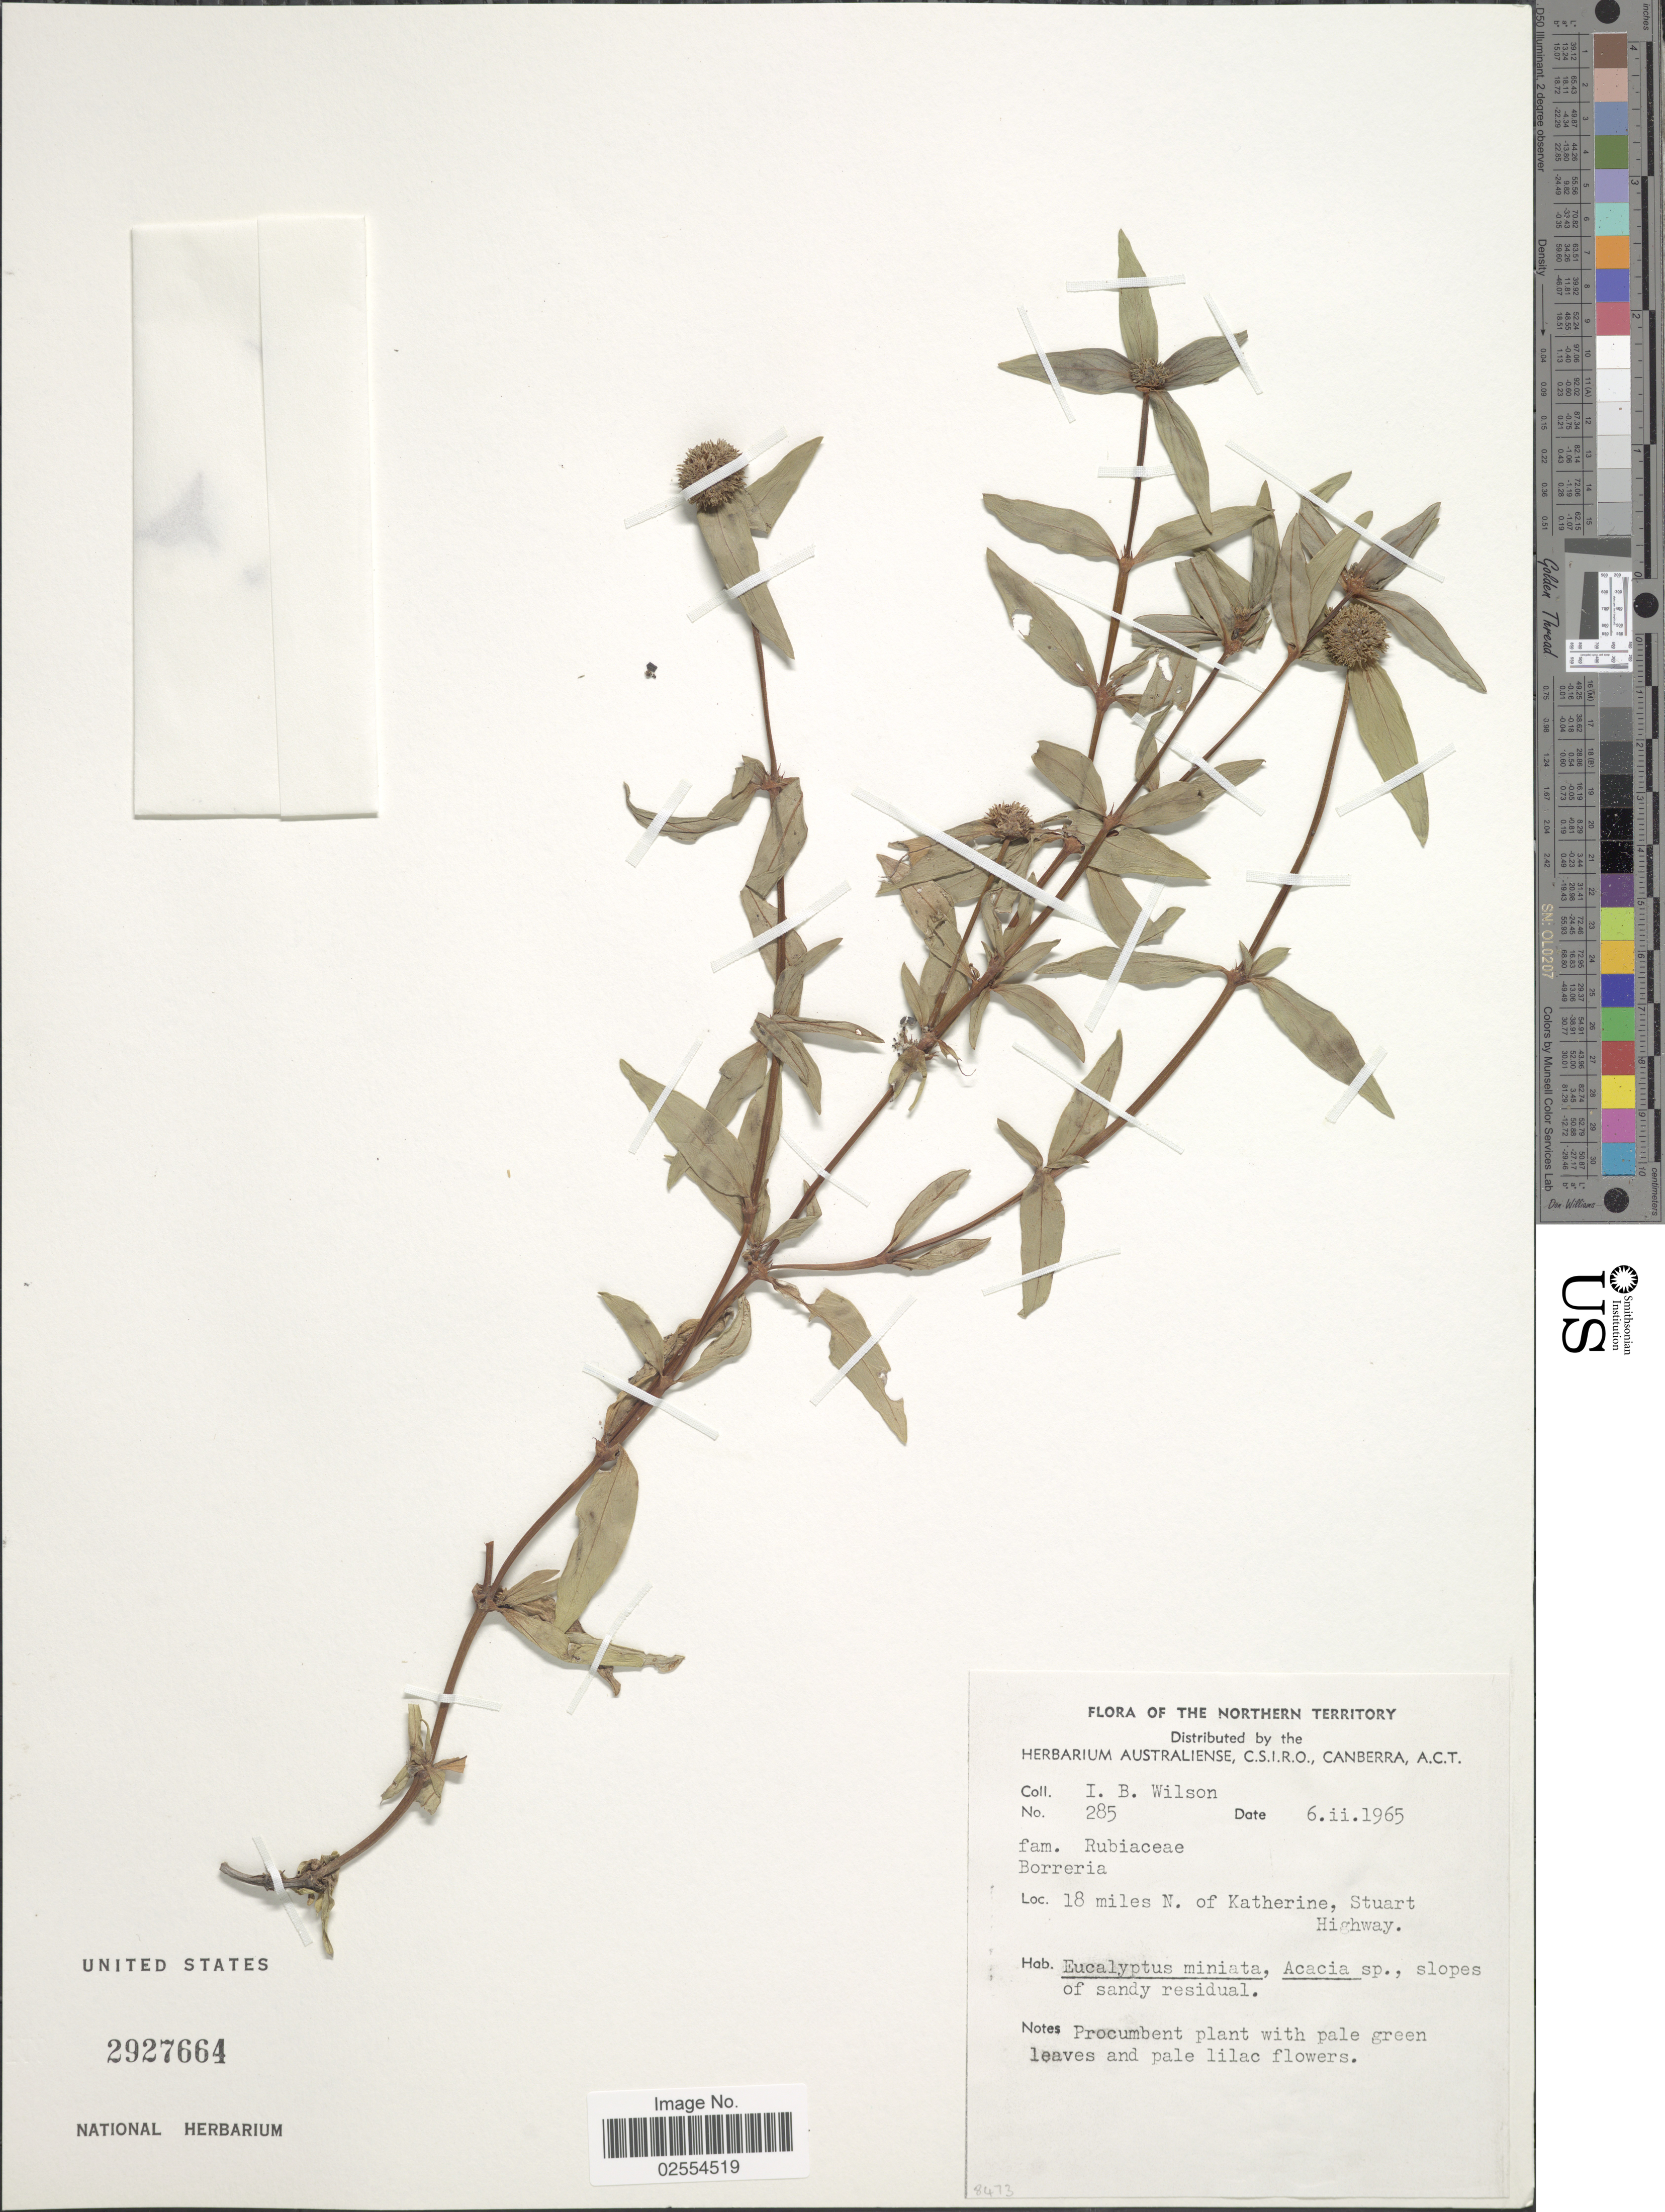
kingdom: Plantae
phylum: Tracheophyta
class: Magnoliopsida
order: Gentianales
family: Rubiaceae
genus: Spermacoce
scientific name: Spermacoce sp.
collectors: I. B. Wilson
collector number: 285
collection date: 1965-02-06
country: Australia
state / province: Northern Territory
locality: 18 miles N. of Katherine, Stuart Highway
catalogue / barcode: US 2927664